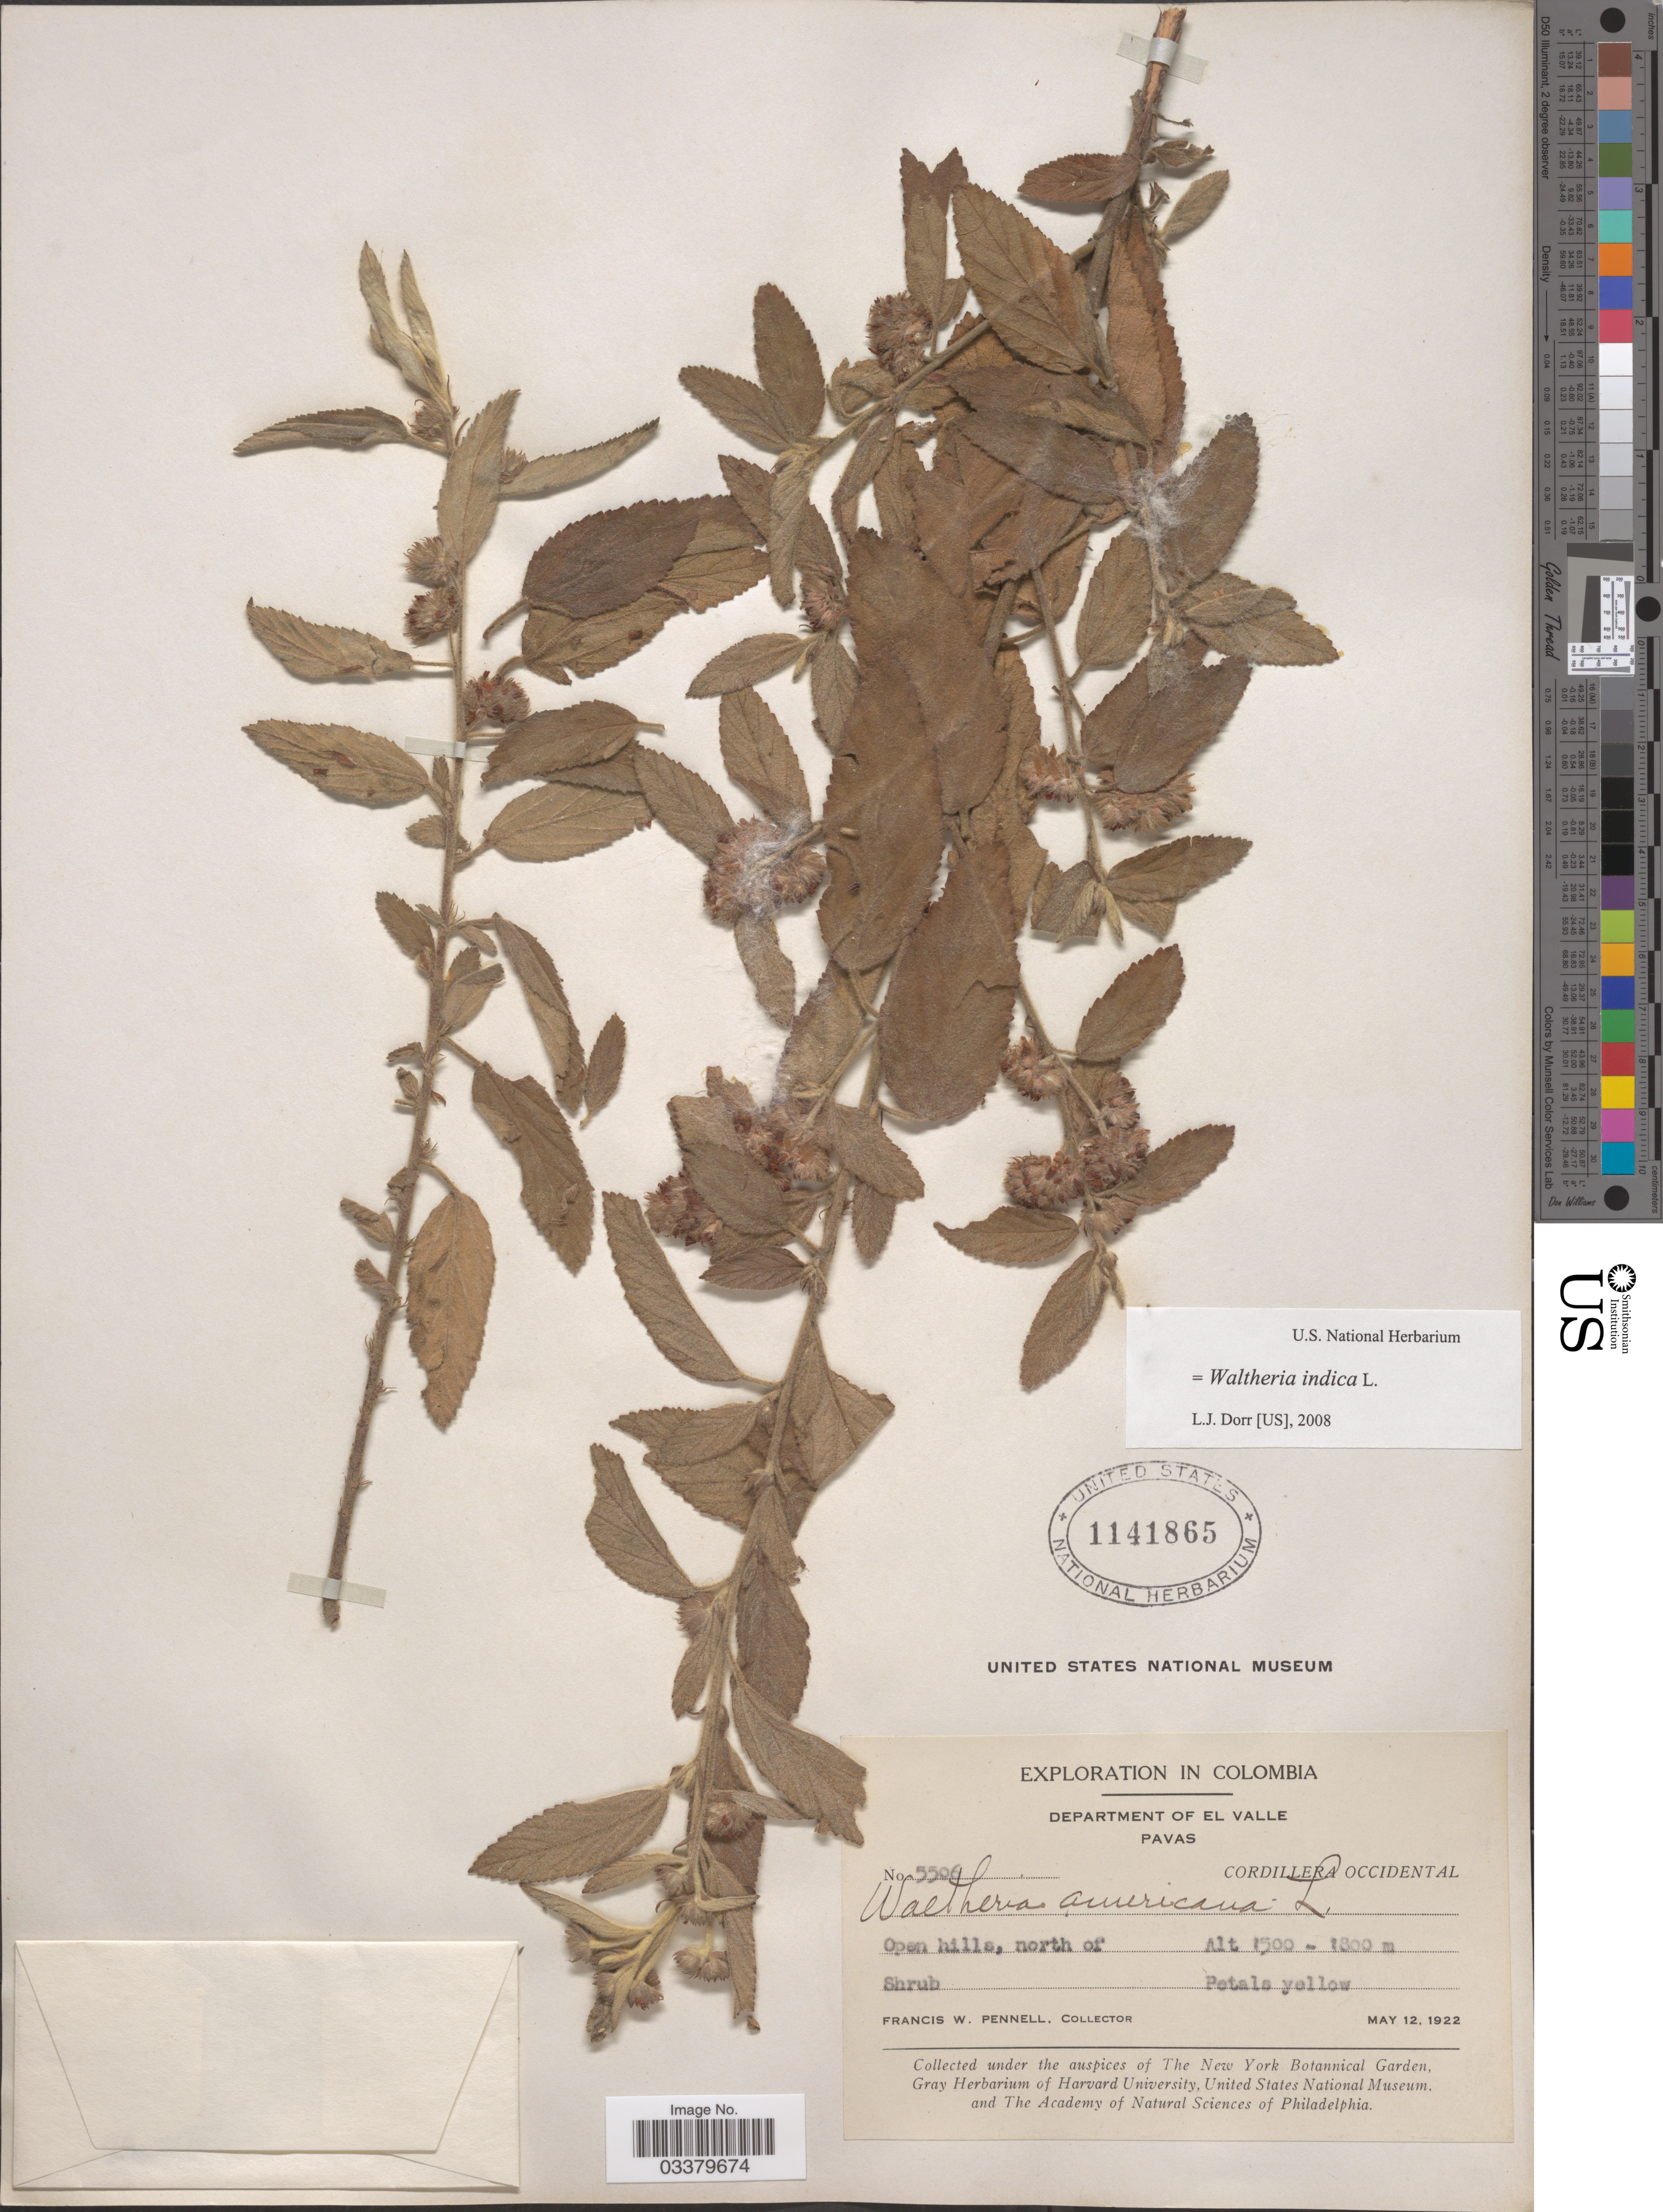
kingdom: Plantae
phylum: Tracheophyta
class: Magnoliopsida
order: Malvales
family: Malvaceae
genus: Waltheria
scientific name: Waltheria indica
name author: L.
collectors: F. W. Pennell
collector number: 5506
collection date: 1922-05-12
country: Colombia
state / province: Valle del Cauca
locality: Department of El Valle, Pavas. Cordillera Occidental.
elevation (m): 1500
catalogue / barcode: US 1141865